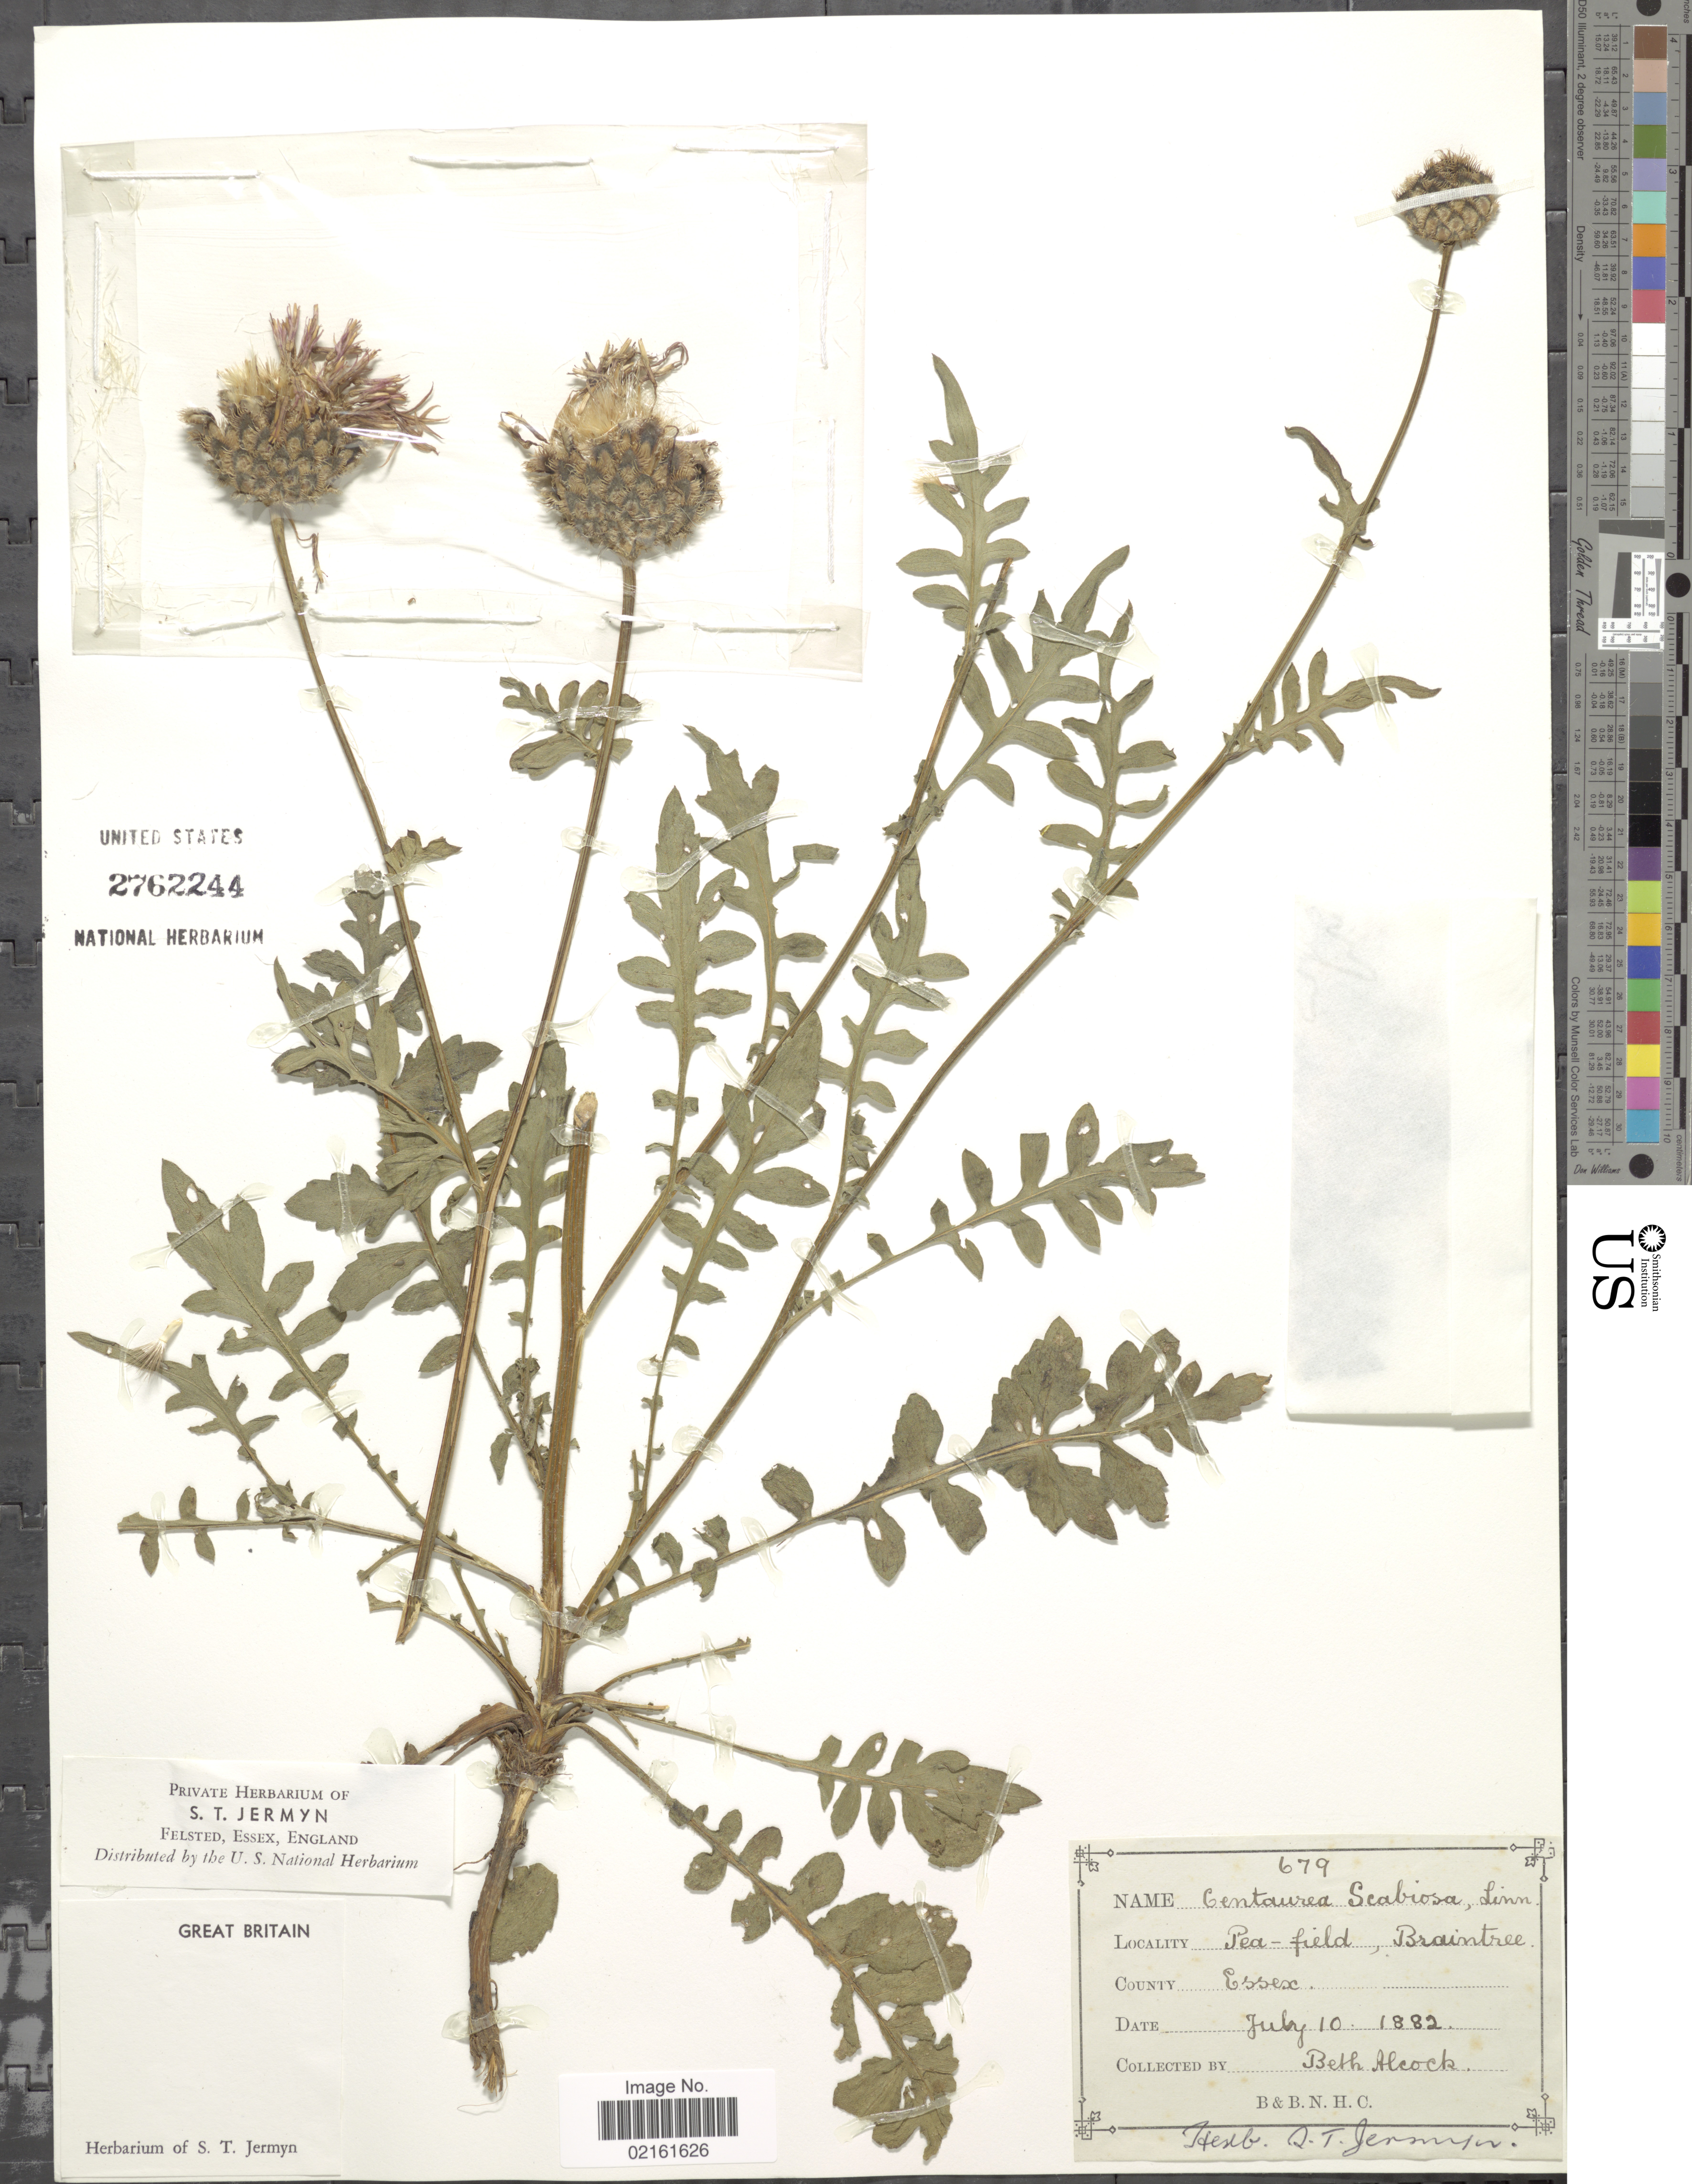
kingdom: Plantae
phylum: Tracheophyta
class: Magnoliopsida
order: Asterales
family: Asteraceae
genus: Centaurea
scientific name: Centaurea scabiosa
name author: L.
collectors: B. Alcock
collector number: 679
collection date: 1882-07-10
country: United Kingdom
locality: Great Britain. County Essex. Pea-field, Braintree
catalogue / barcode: US 2762244